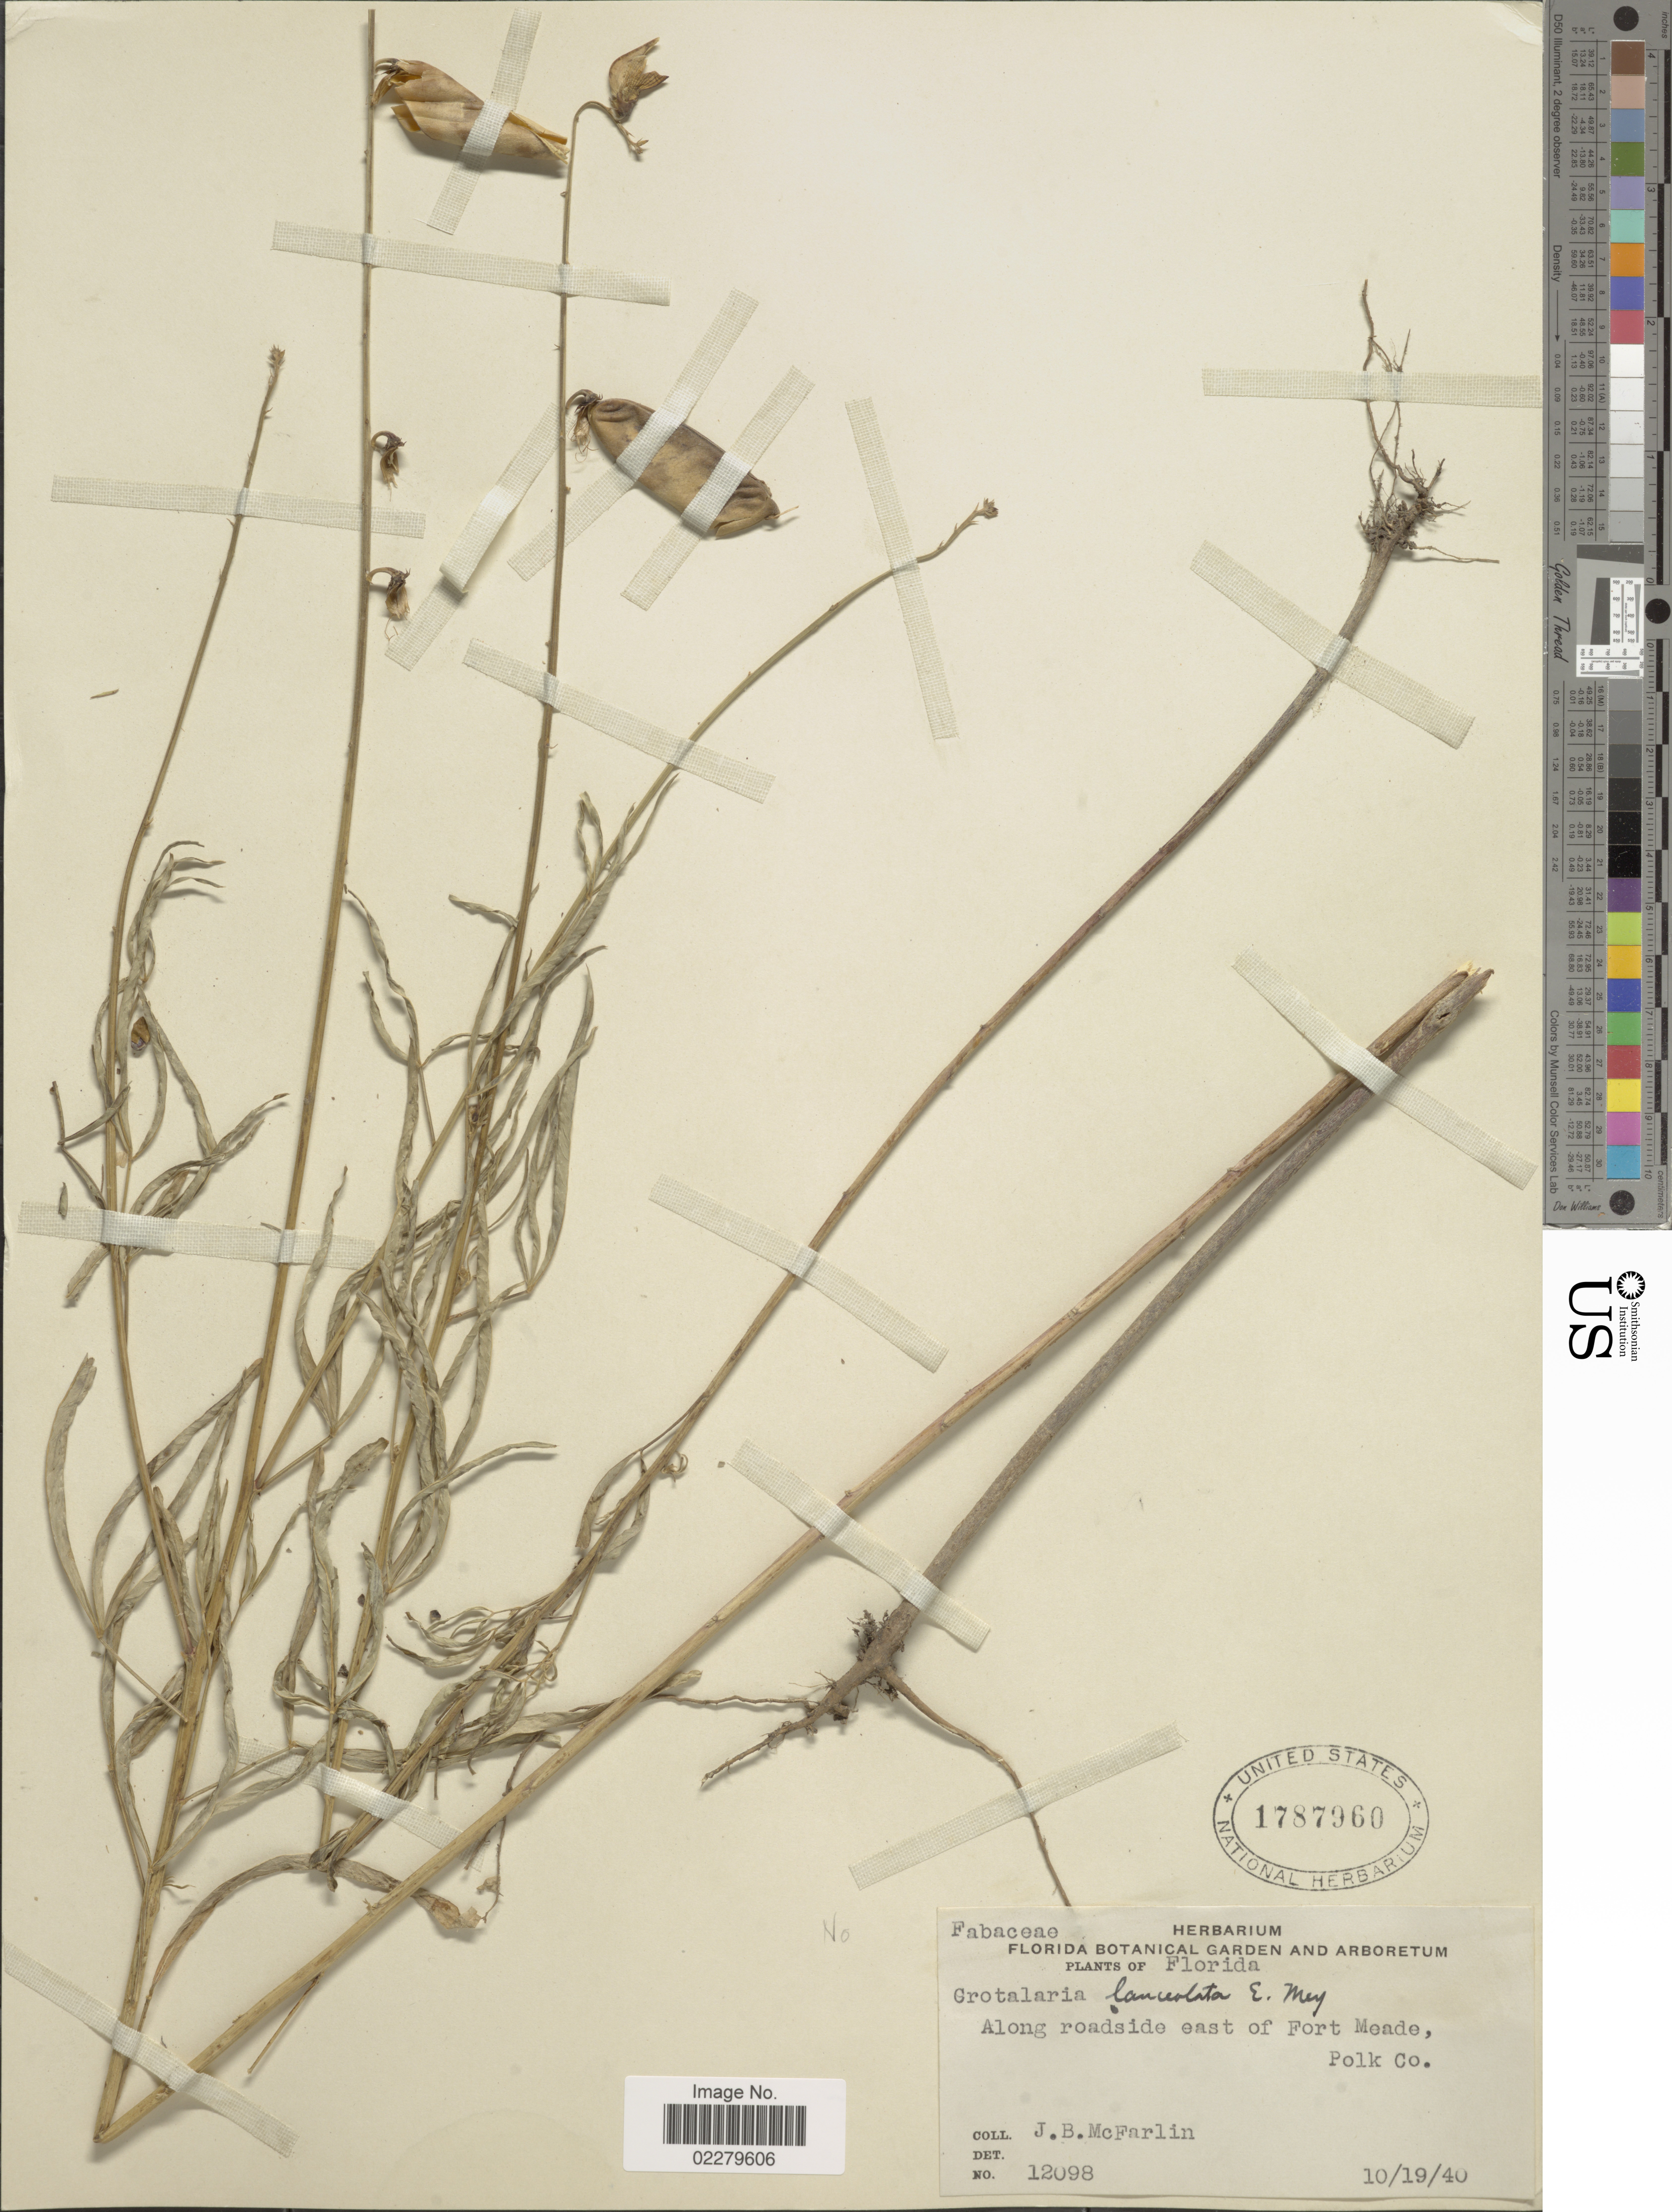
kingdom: Plantae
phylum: Tracheophyta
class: Magnoliopsida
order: Fabales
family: Fabaceae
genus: Crotalaria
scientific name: Crotalaria lanceolata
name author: E. Mey.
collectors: J. McFarlin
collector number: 12098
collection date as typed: Transcribed d/m/y: 19/10/40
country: United States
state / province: Florida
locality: Along roadside east of Fort Meade, Polk Co.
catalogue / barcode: US 1787960